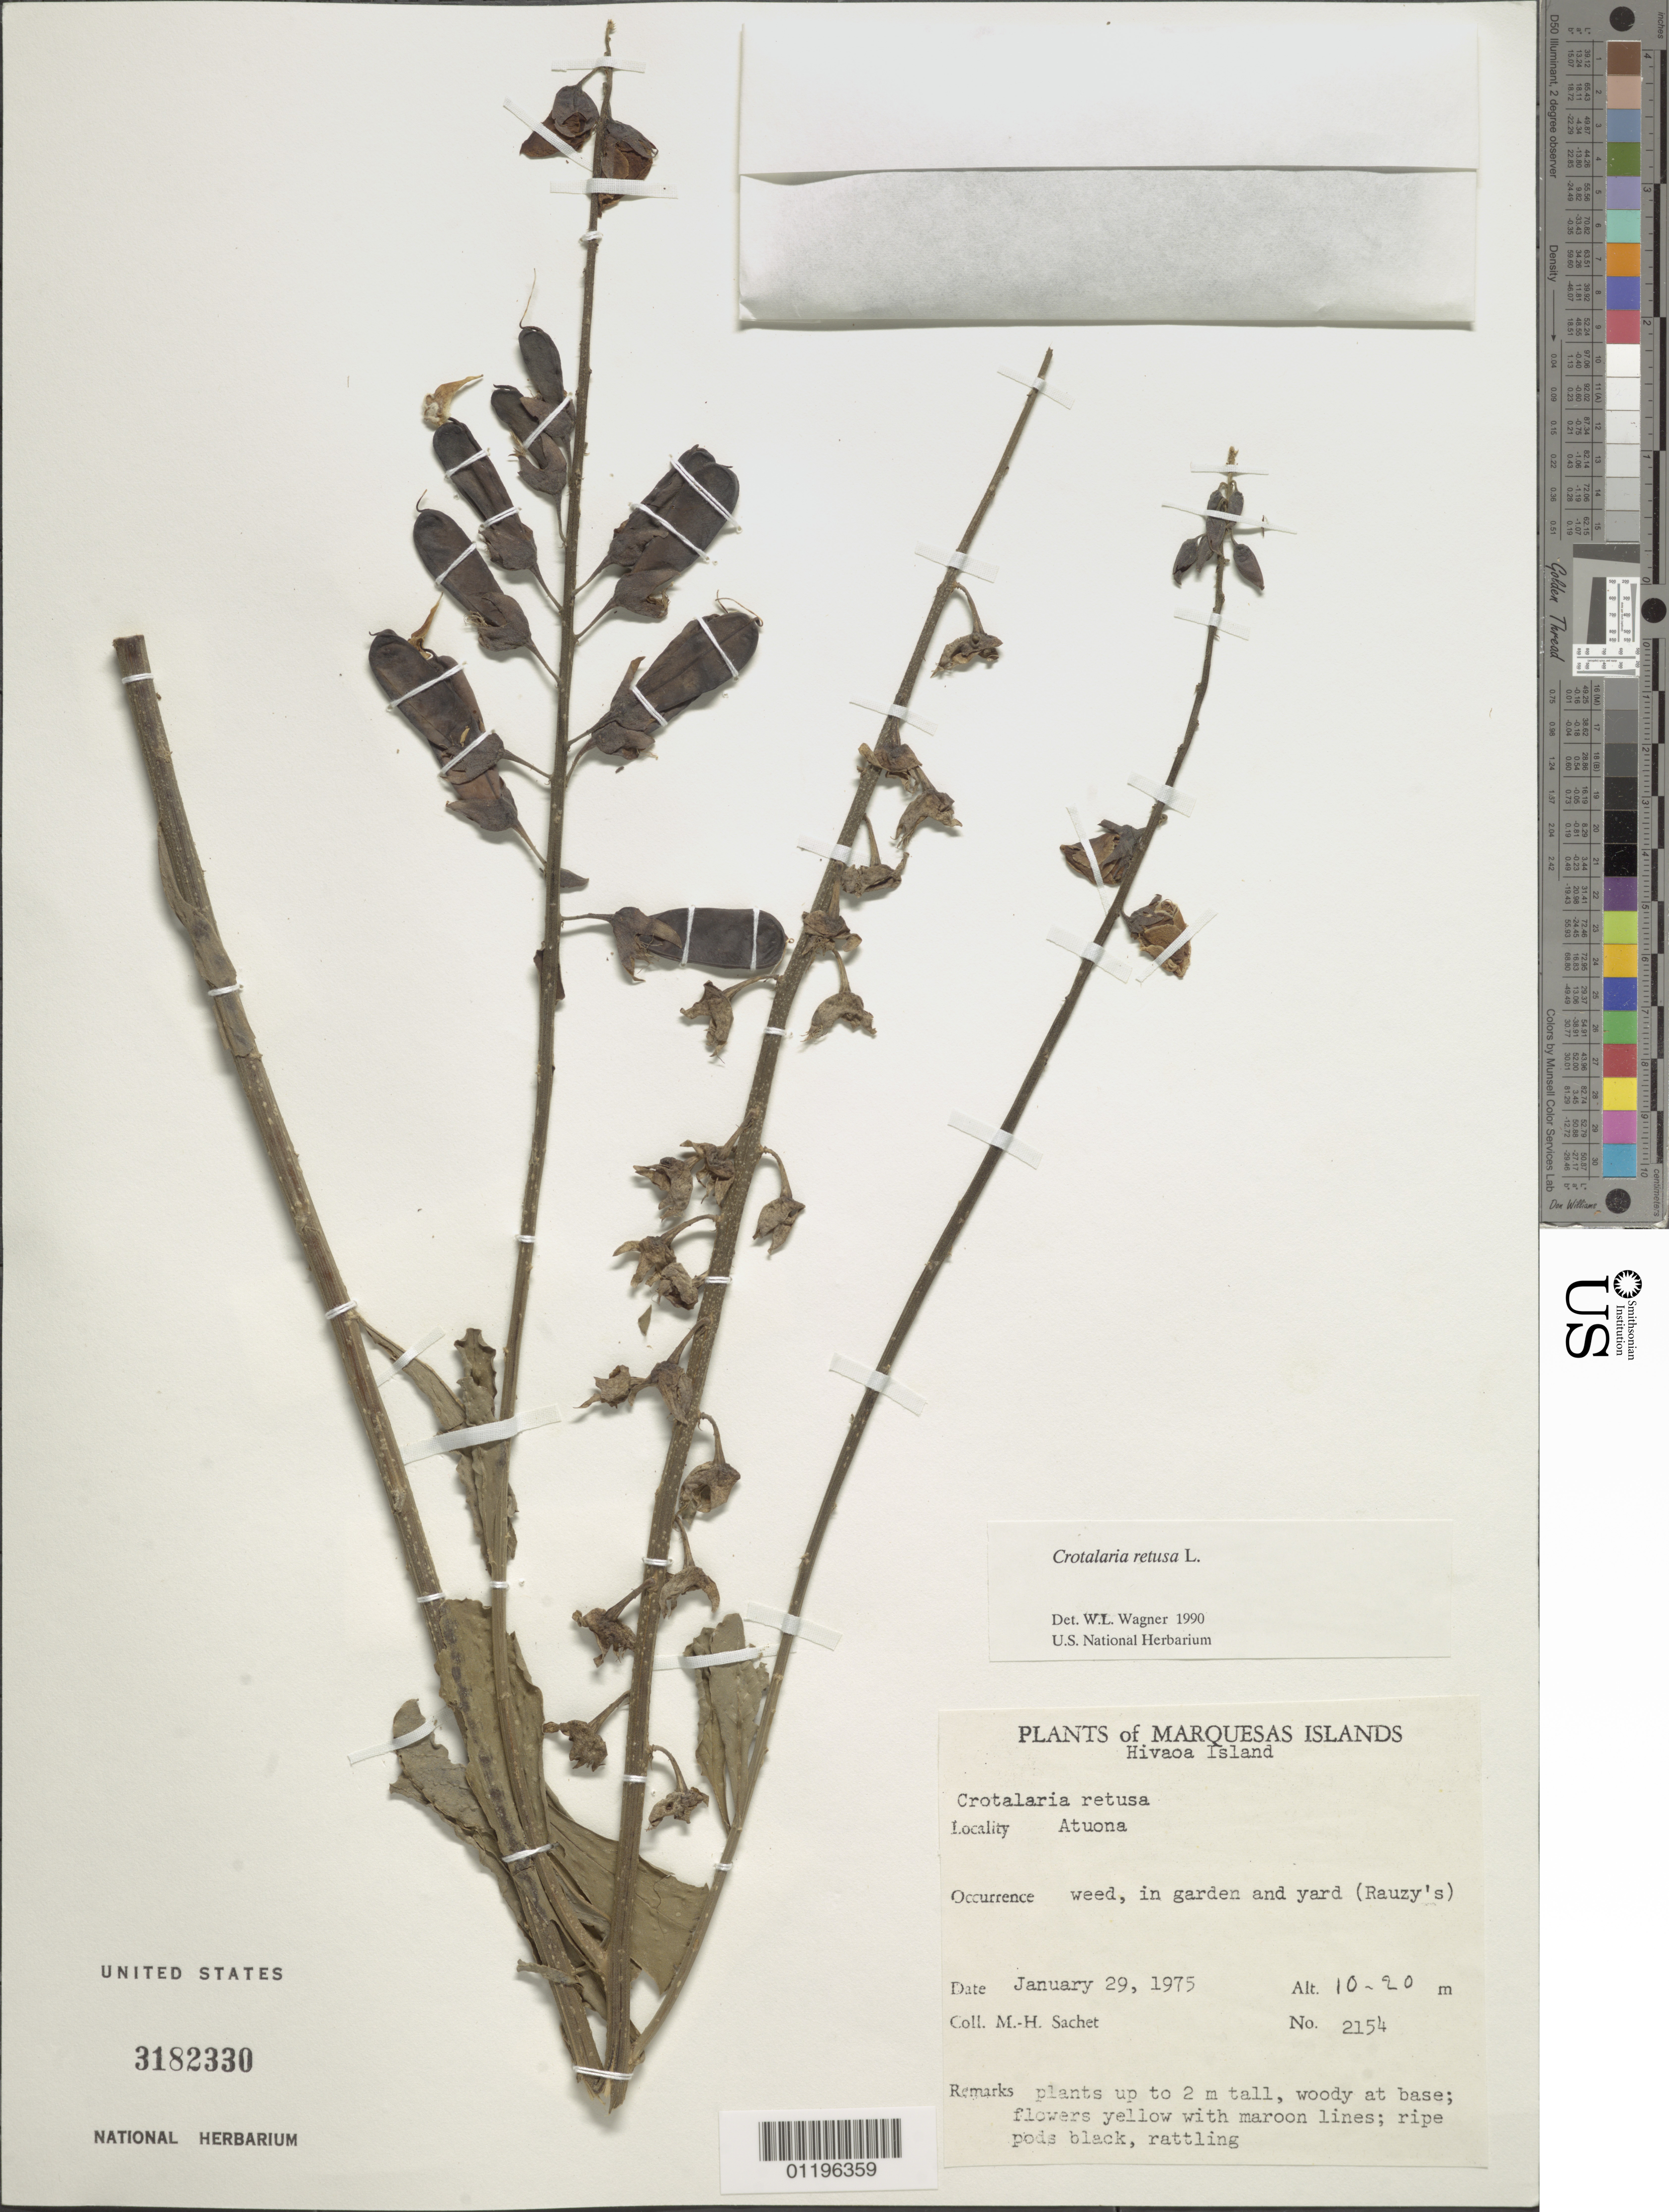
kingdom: Plantae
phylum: Tracheophyta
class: Magnoliopsida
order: Fabales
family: Fabaceae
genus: Crotalaria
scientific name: Crotalaria retusa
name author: L.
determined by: Wagner, W. L., (BOT), Smithsonian Institution - National Museum of Natural History (UNITED STATES)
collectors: M.-H. Sachet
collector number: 2154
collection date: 1975-01-29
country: French Polynesia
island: Hiva Oa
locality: Atuona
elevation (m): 10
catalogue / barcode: US 3182330